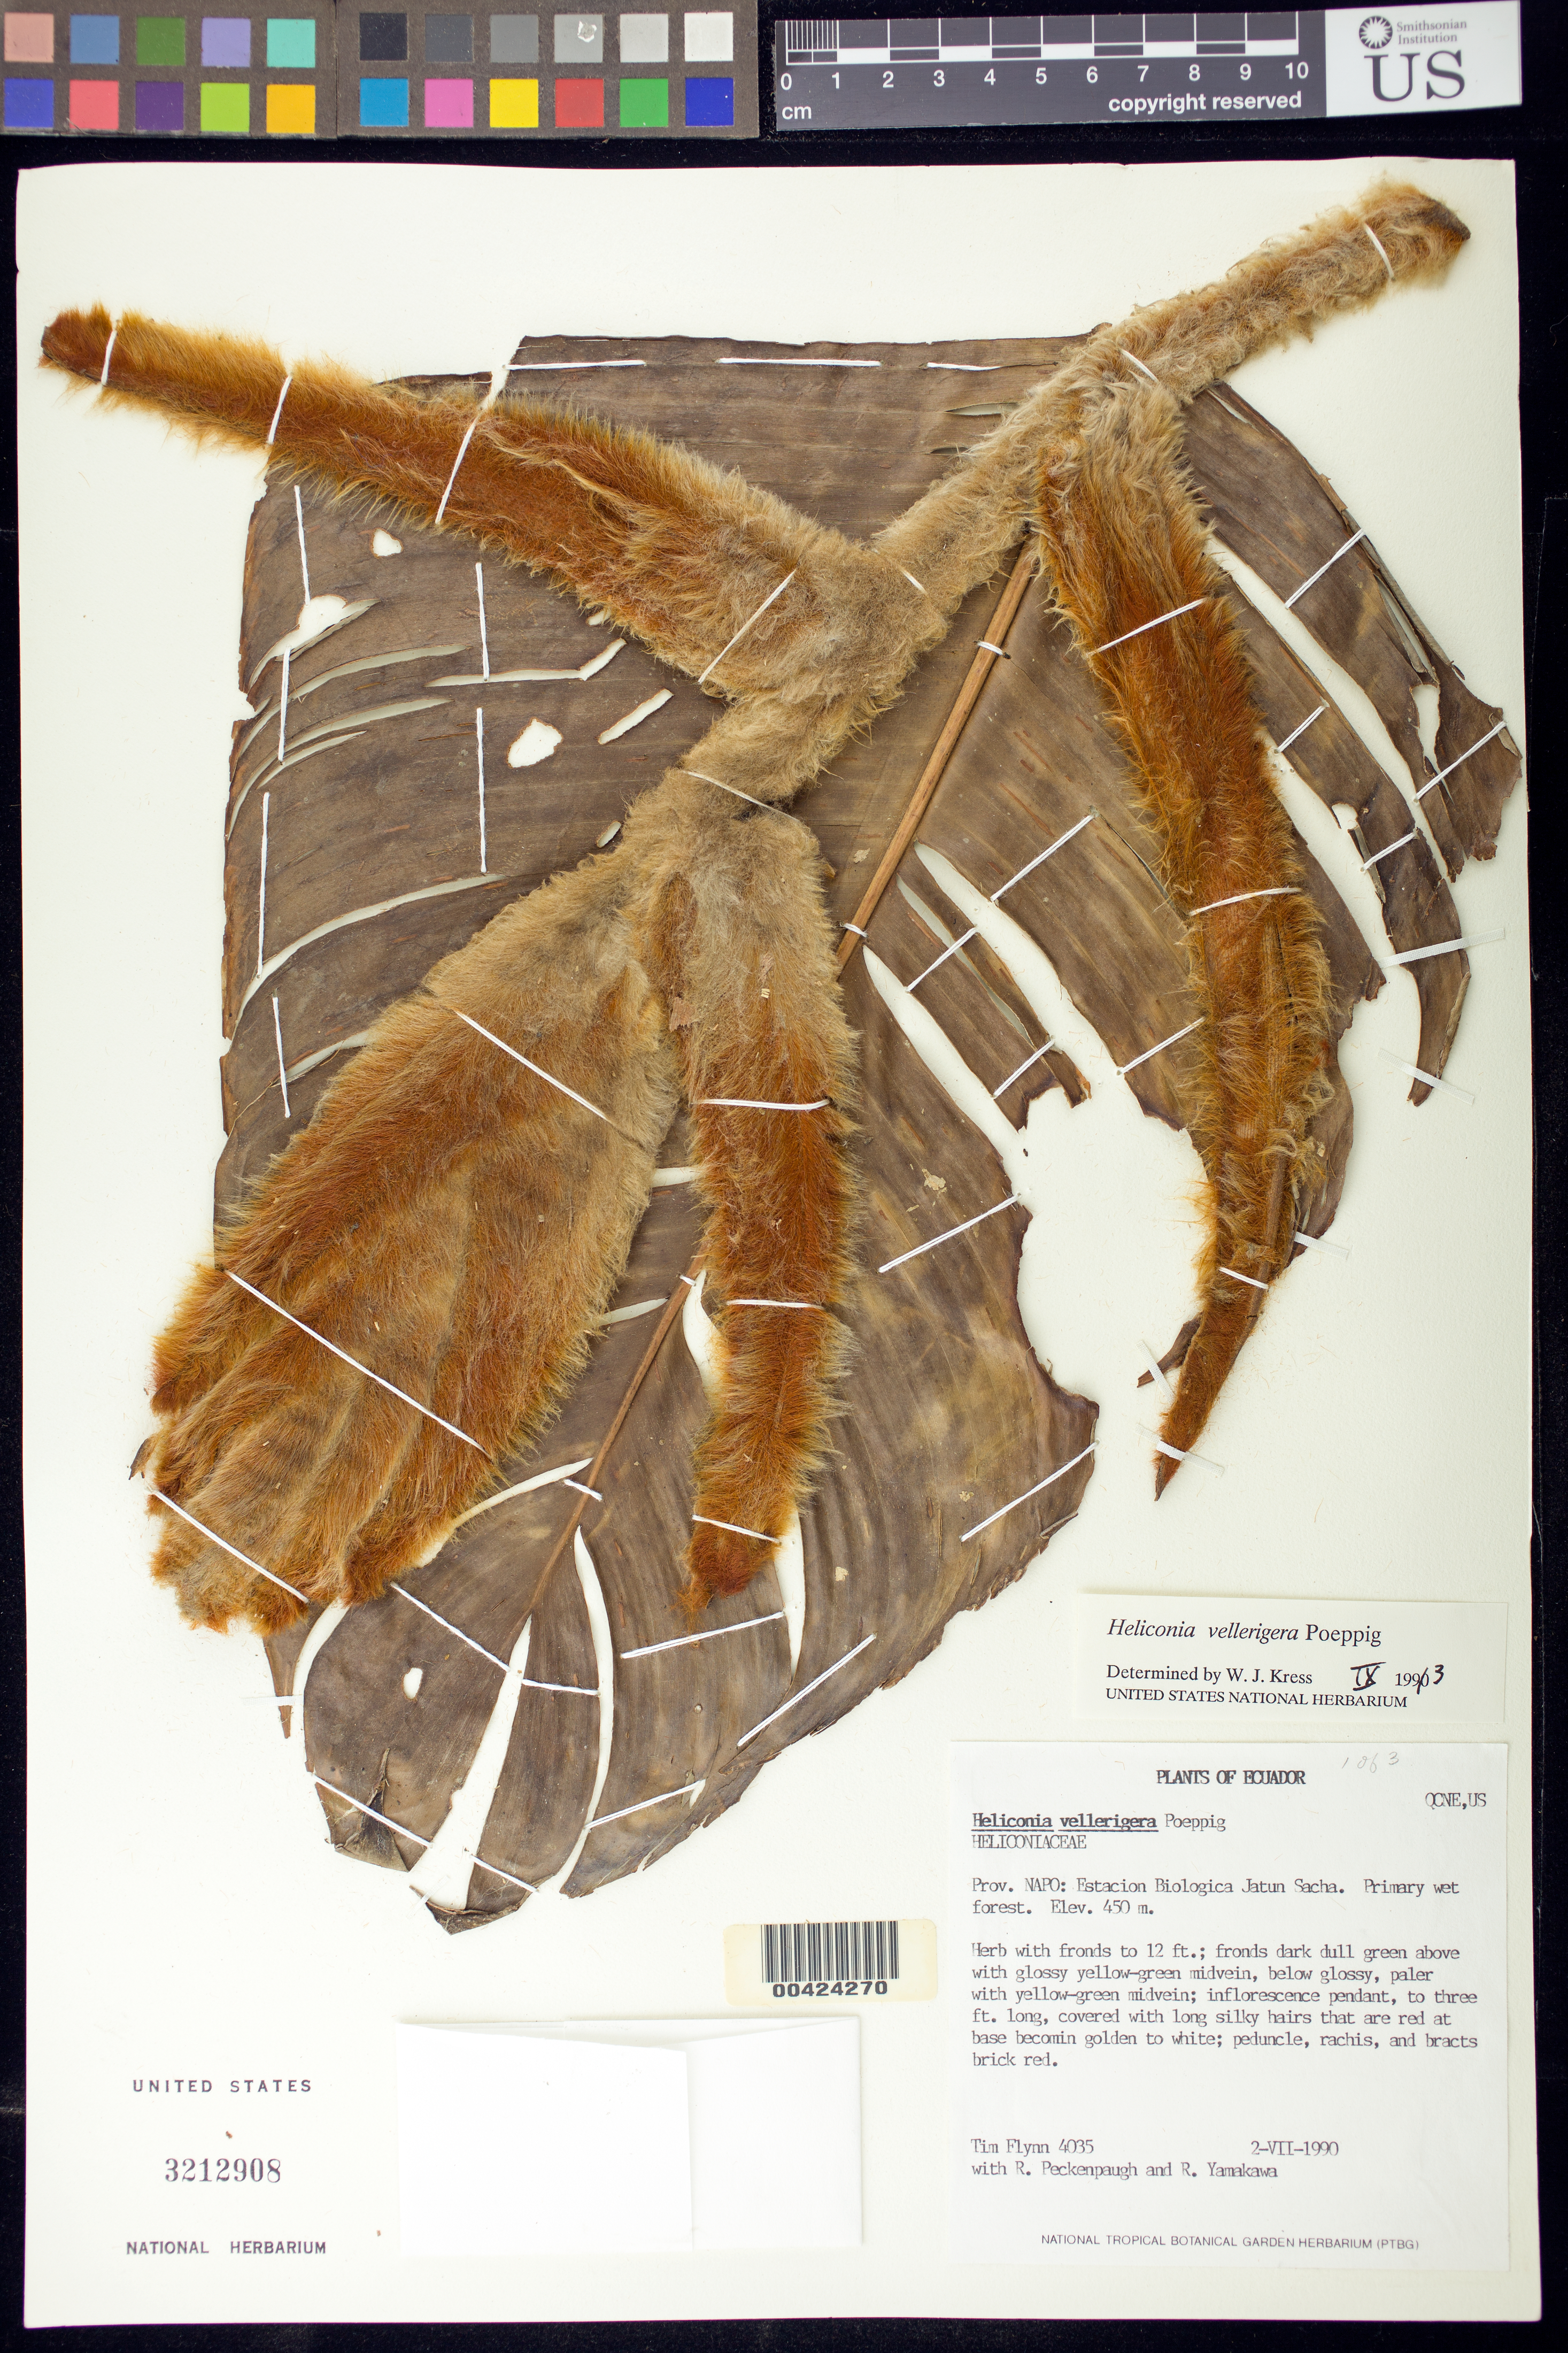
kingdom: Plantae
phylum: Tracheophyta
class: Liliopsida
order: Zingiberales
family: Heliconiaceae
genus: Heliconia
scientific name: Heliconia vellerigera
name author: Poepp.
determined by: Kress, W. J., (US), Smithsonian Institution - National Museum of Natural History (UNITED STATES)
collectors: T. W. Flynn, R. Peckenpaugh & R. Yamakawa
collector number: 4035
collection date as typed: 02 Jul 1990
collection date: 1990-07-02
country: Ecuador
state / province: Napo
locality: Estacion biologica jatun sacha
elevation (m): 450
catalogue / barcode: US 3212908